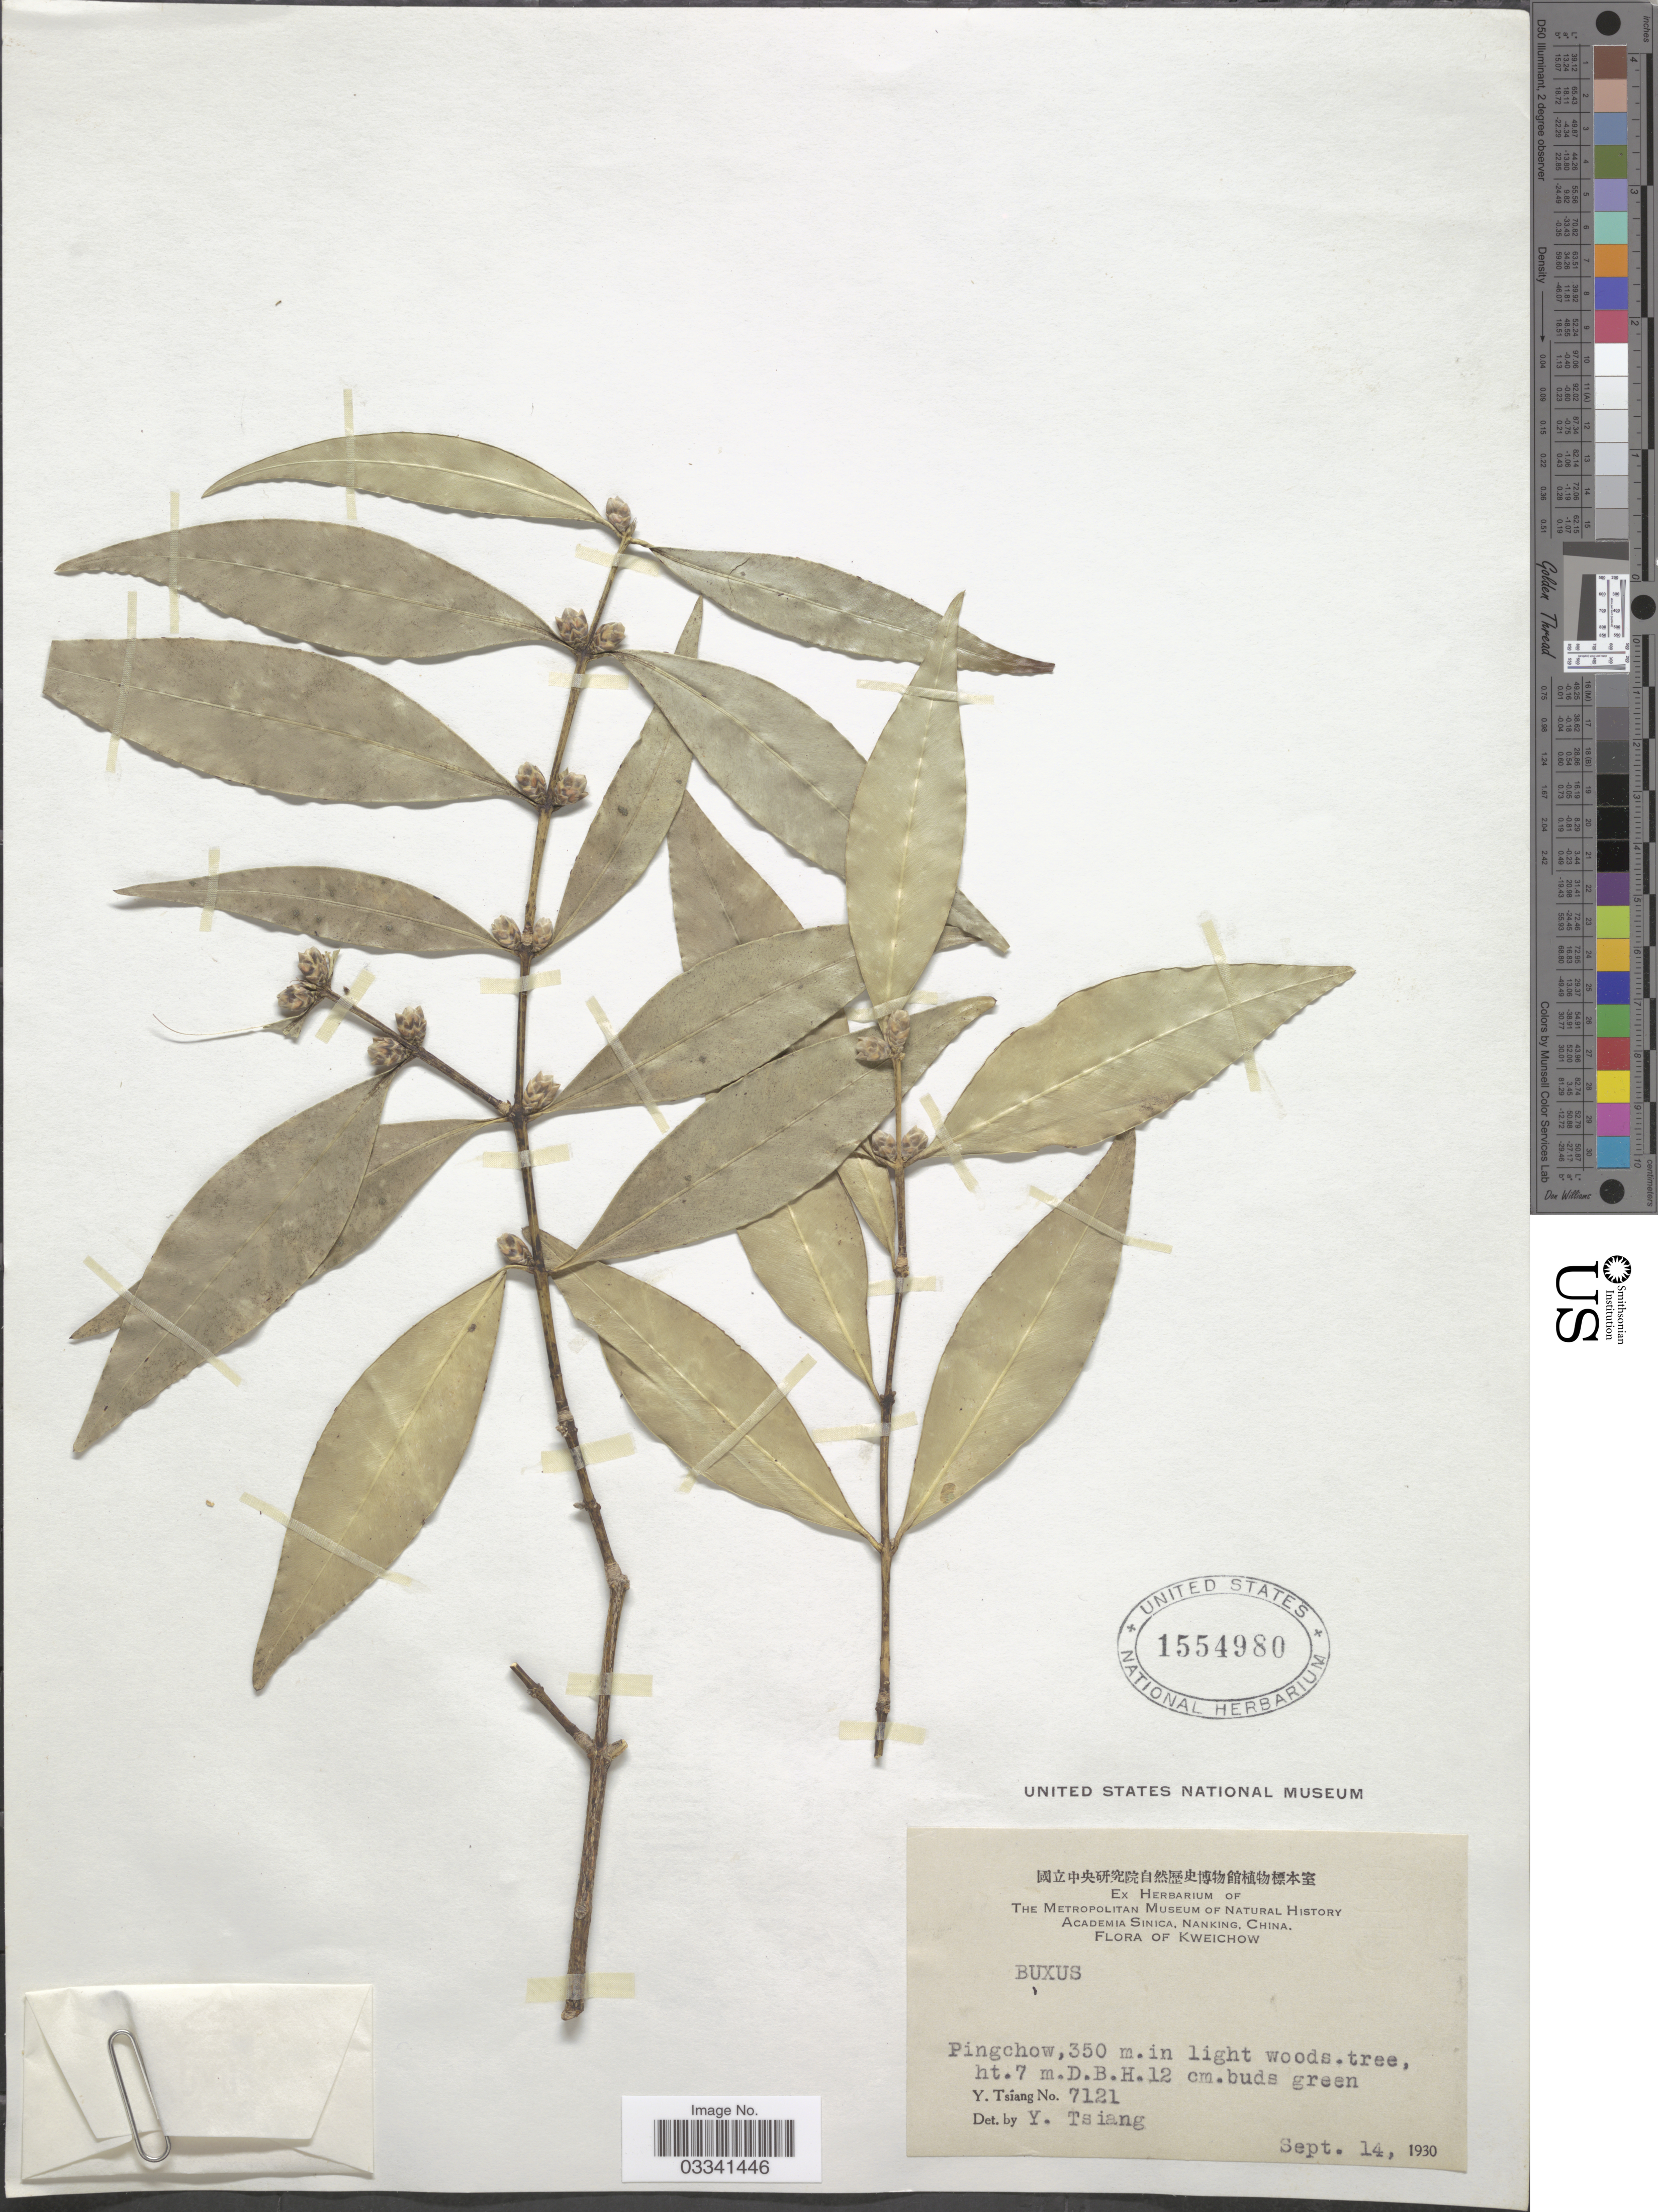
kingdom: Plantae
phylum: Tracheophyta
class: Magnoliopsida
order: Buxales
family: Buxaceae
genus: Buxus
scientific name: Buxus sinica var. insularis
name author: (Nakai) Cheng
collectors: Y. Tsiang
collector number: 7121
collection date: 1930-09-14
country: China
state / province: Guizhou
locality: Kweichow. Pingchow.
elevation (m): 350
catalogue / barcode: US 1554980